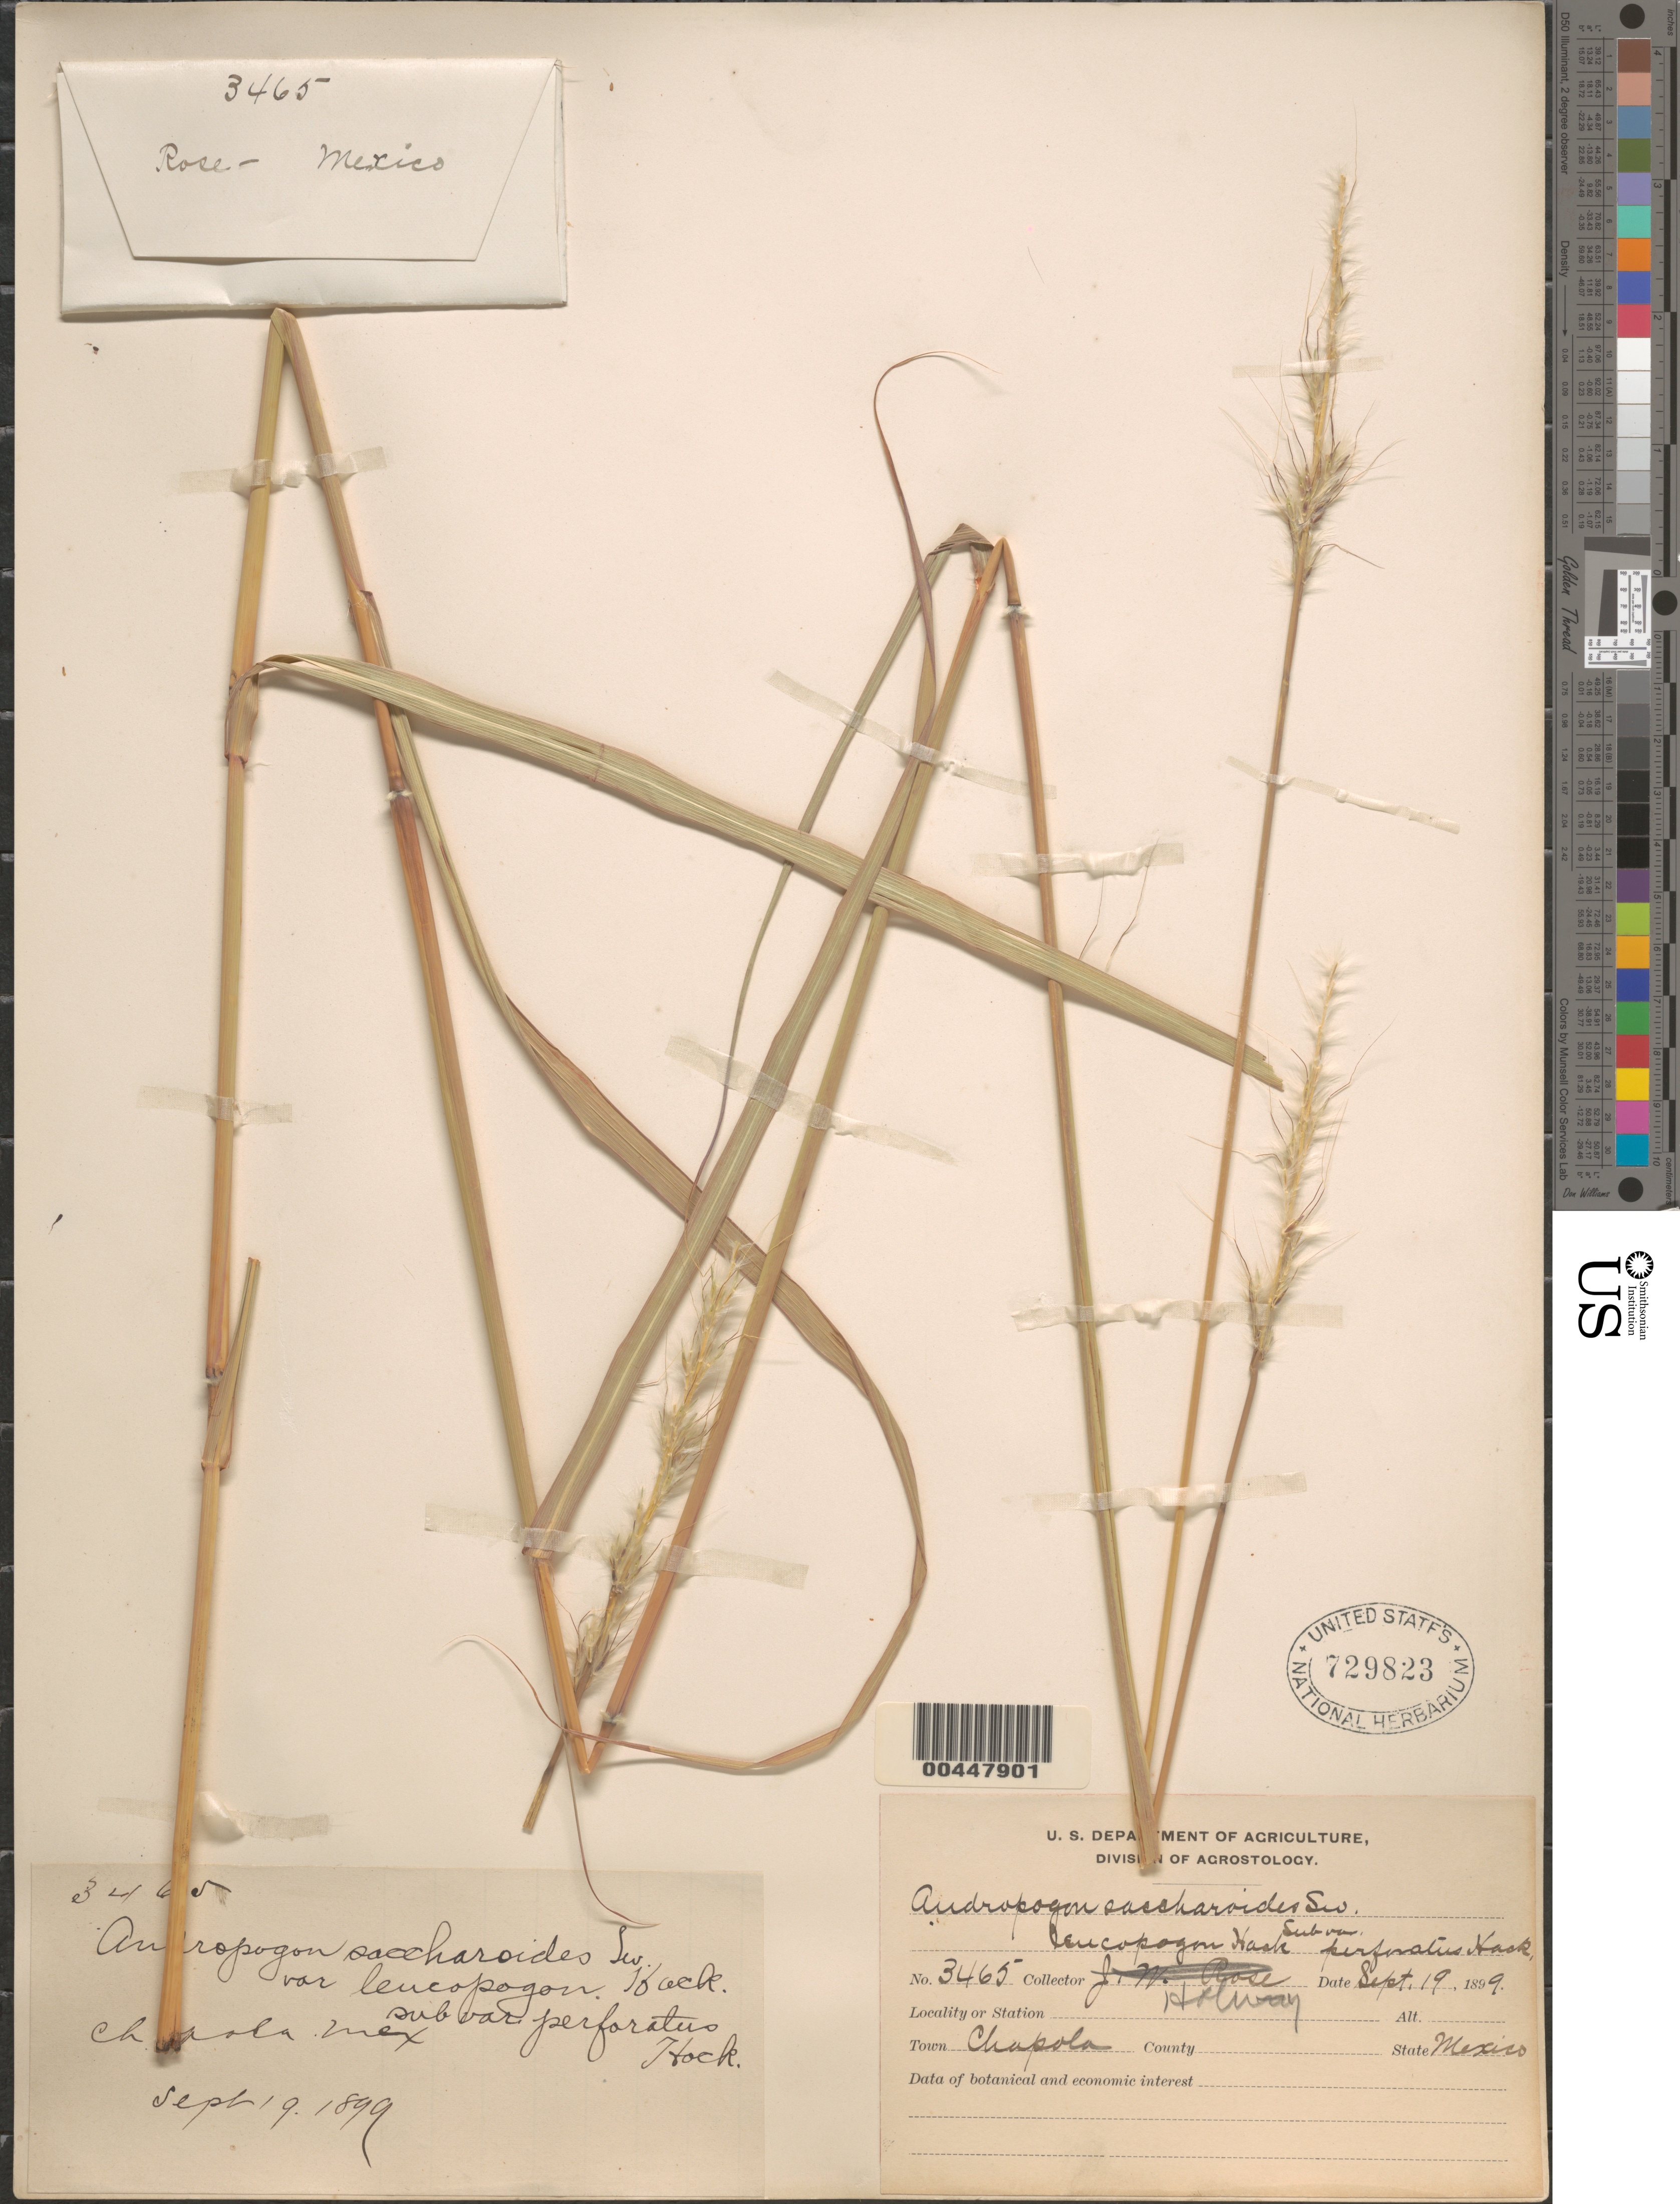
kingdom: Plantae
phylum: Tracheophyta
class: Liliopsida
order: Poales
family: Poaceae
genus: Andropogon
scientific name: Andropogon schlumbergeri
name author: E. Fourn.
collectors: -- Holway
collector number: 3465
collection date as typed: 19 Sep 1899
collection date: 1899-09-19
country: Mexico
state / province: México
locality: Chapola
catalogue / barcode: US 729823